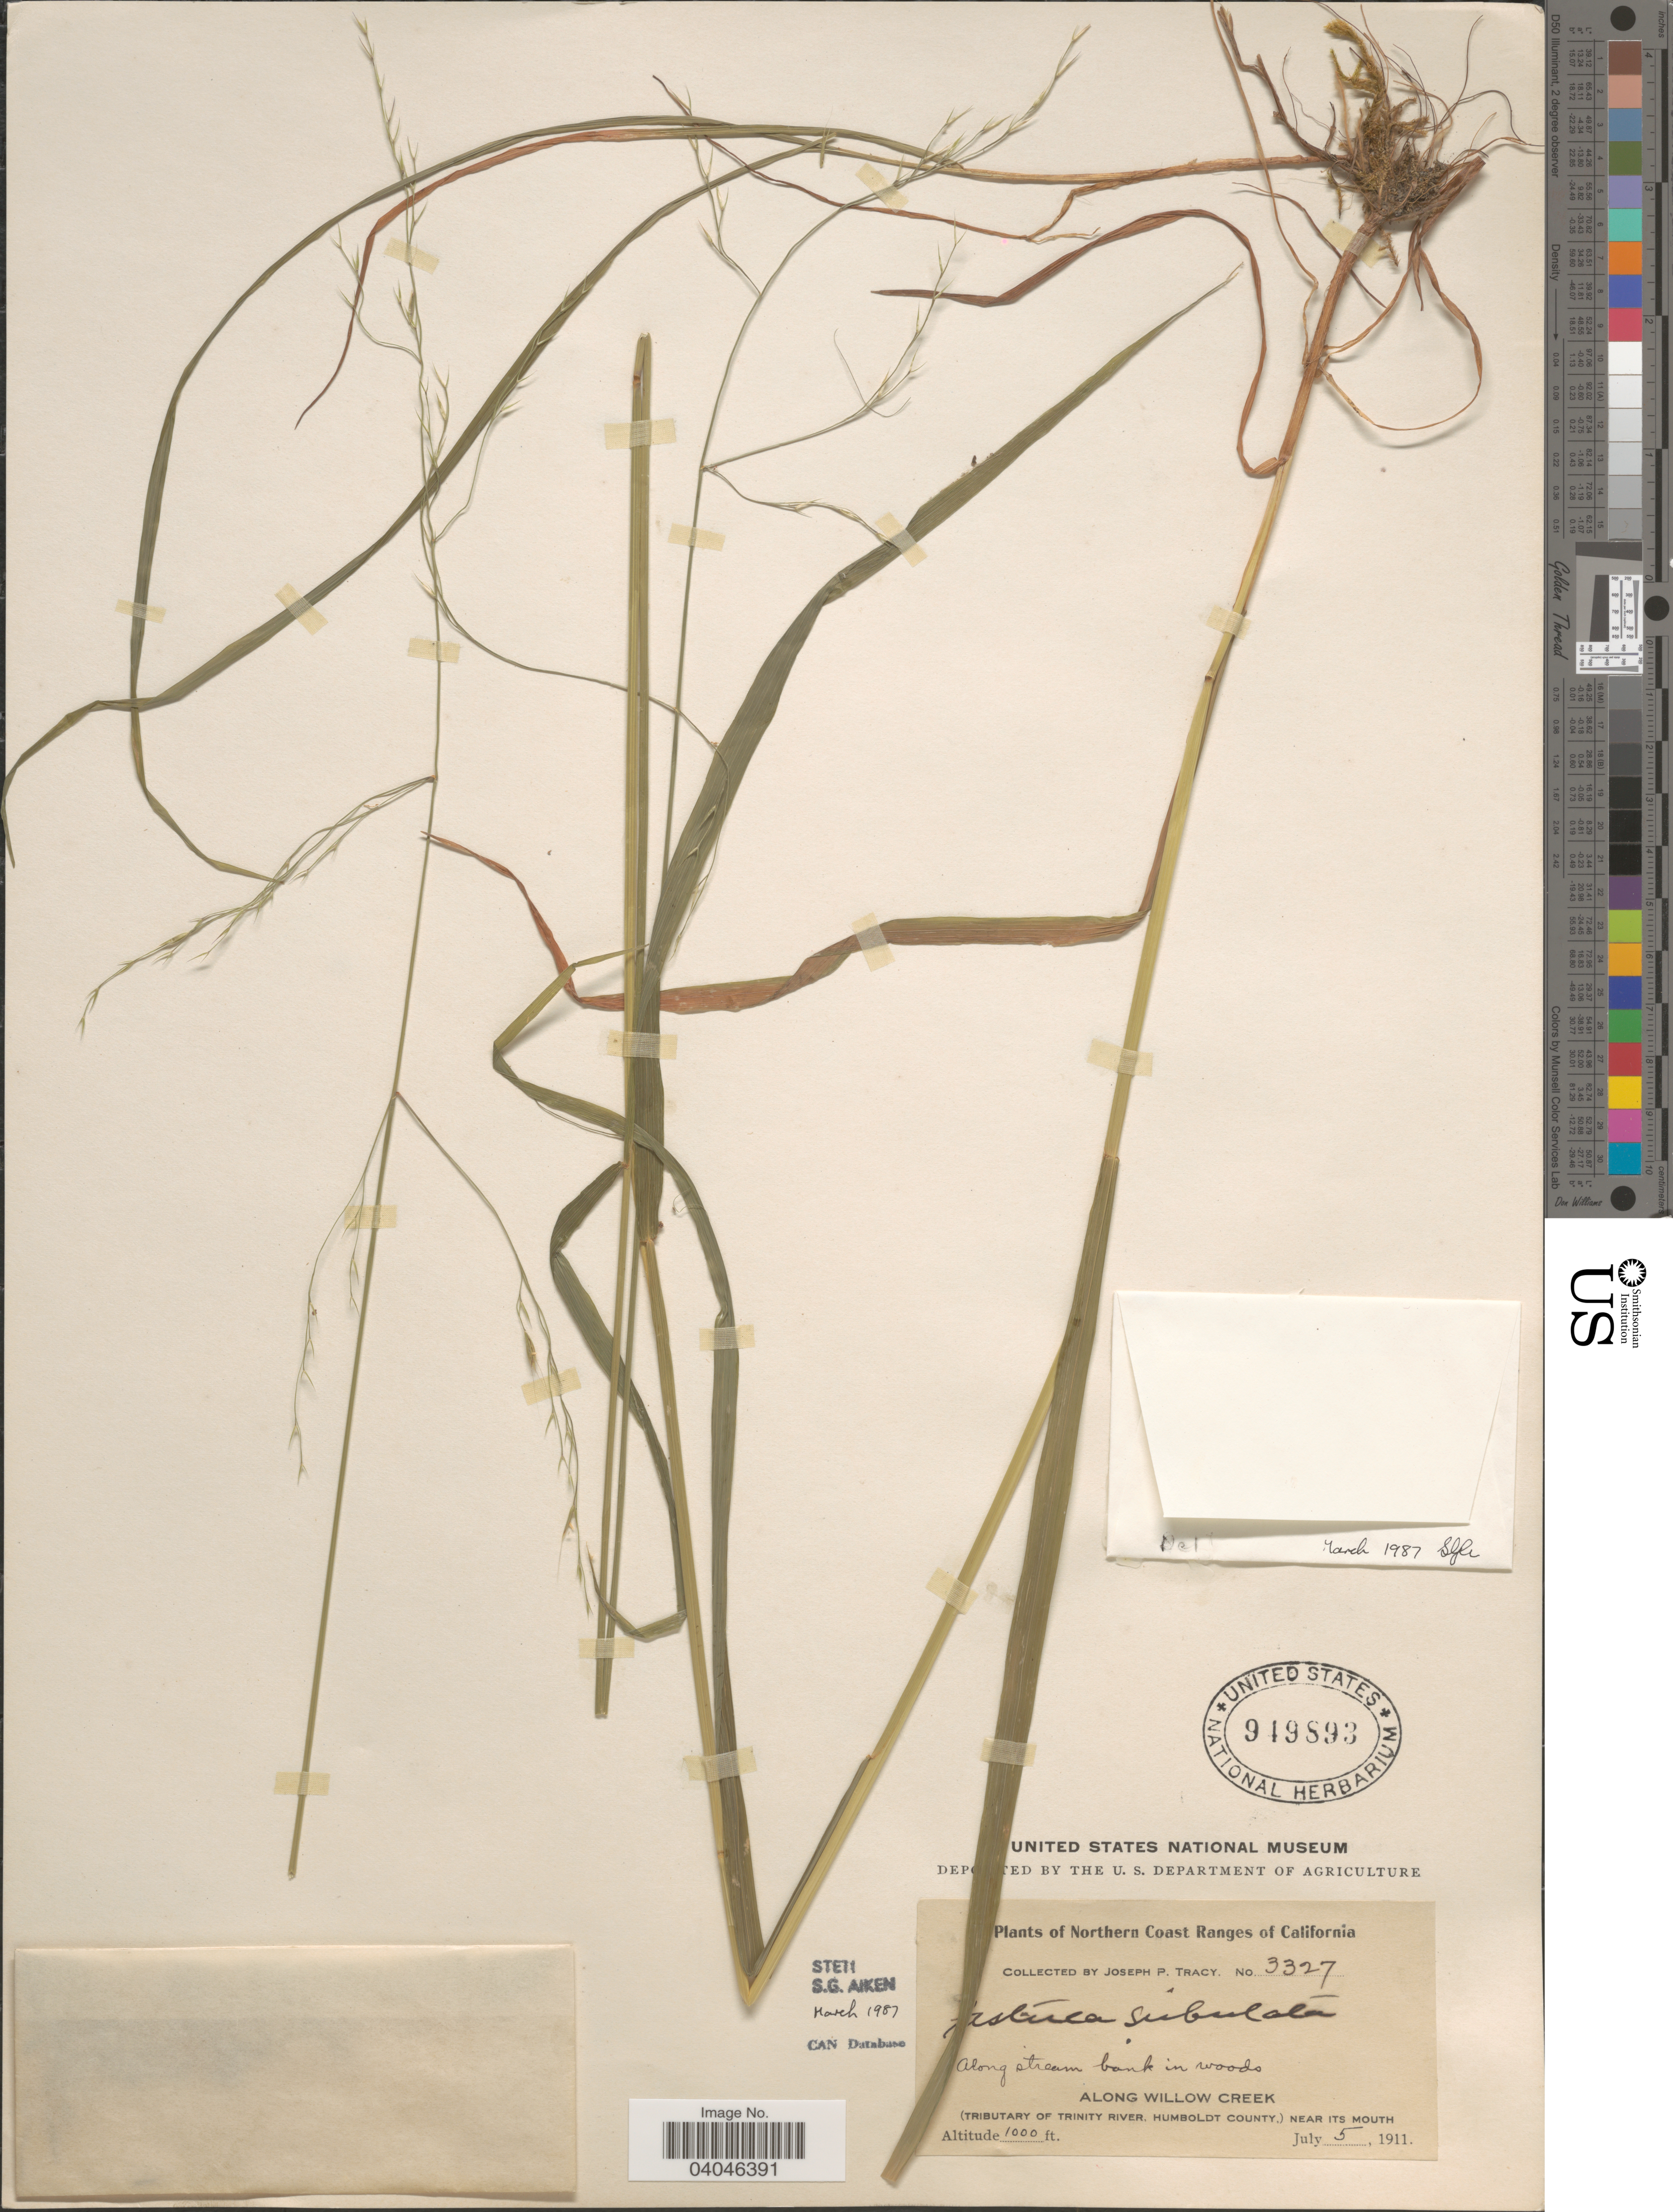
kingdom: Plantae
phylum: Tracheophyta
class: Liliopsida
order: Poales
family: Poaceae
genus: Festuca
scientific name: Festuca subulata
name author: Trin.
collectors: J. Tracy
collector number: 3327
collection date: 1911-07-05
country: United States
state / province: California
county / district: Humboldt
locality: Northern Coast Ranges of California. Along Willow Creek (Tributary of Trinity River, Humboldt County,) near its mouth.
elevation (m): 305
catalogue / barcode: US 949893